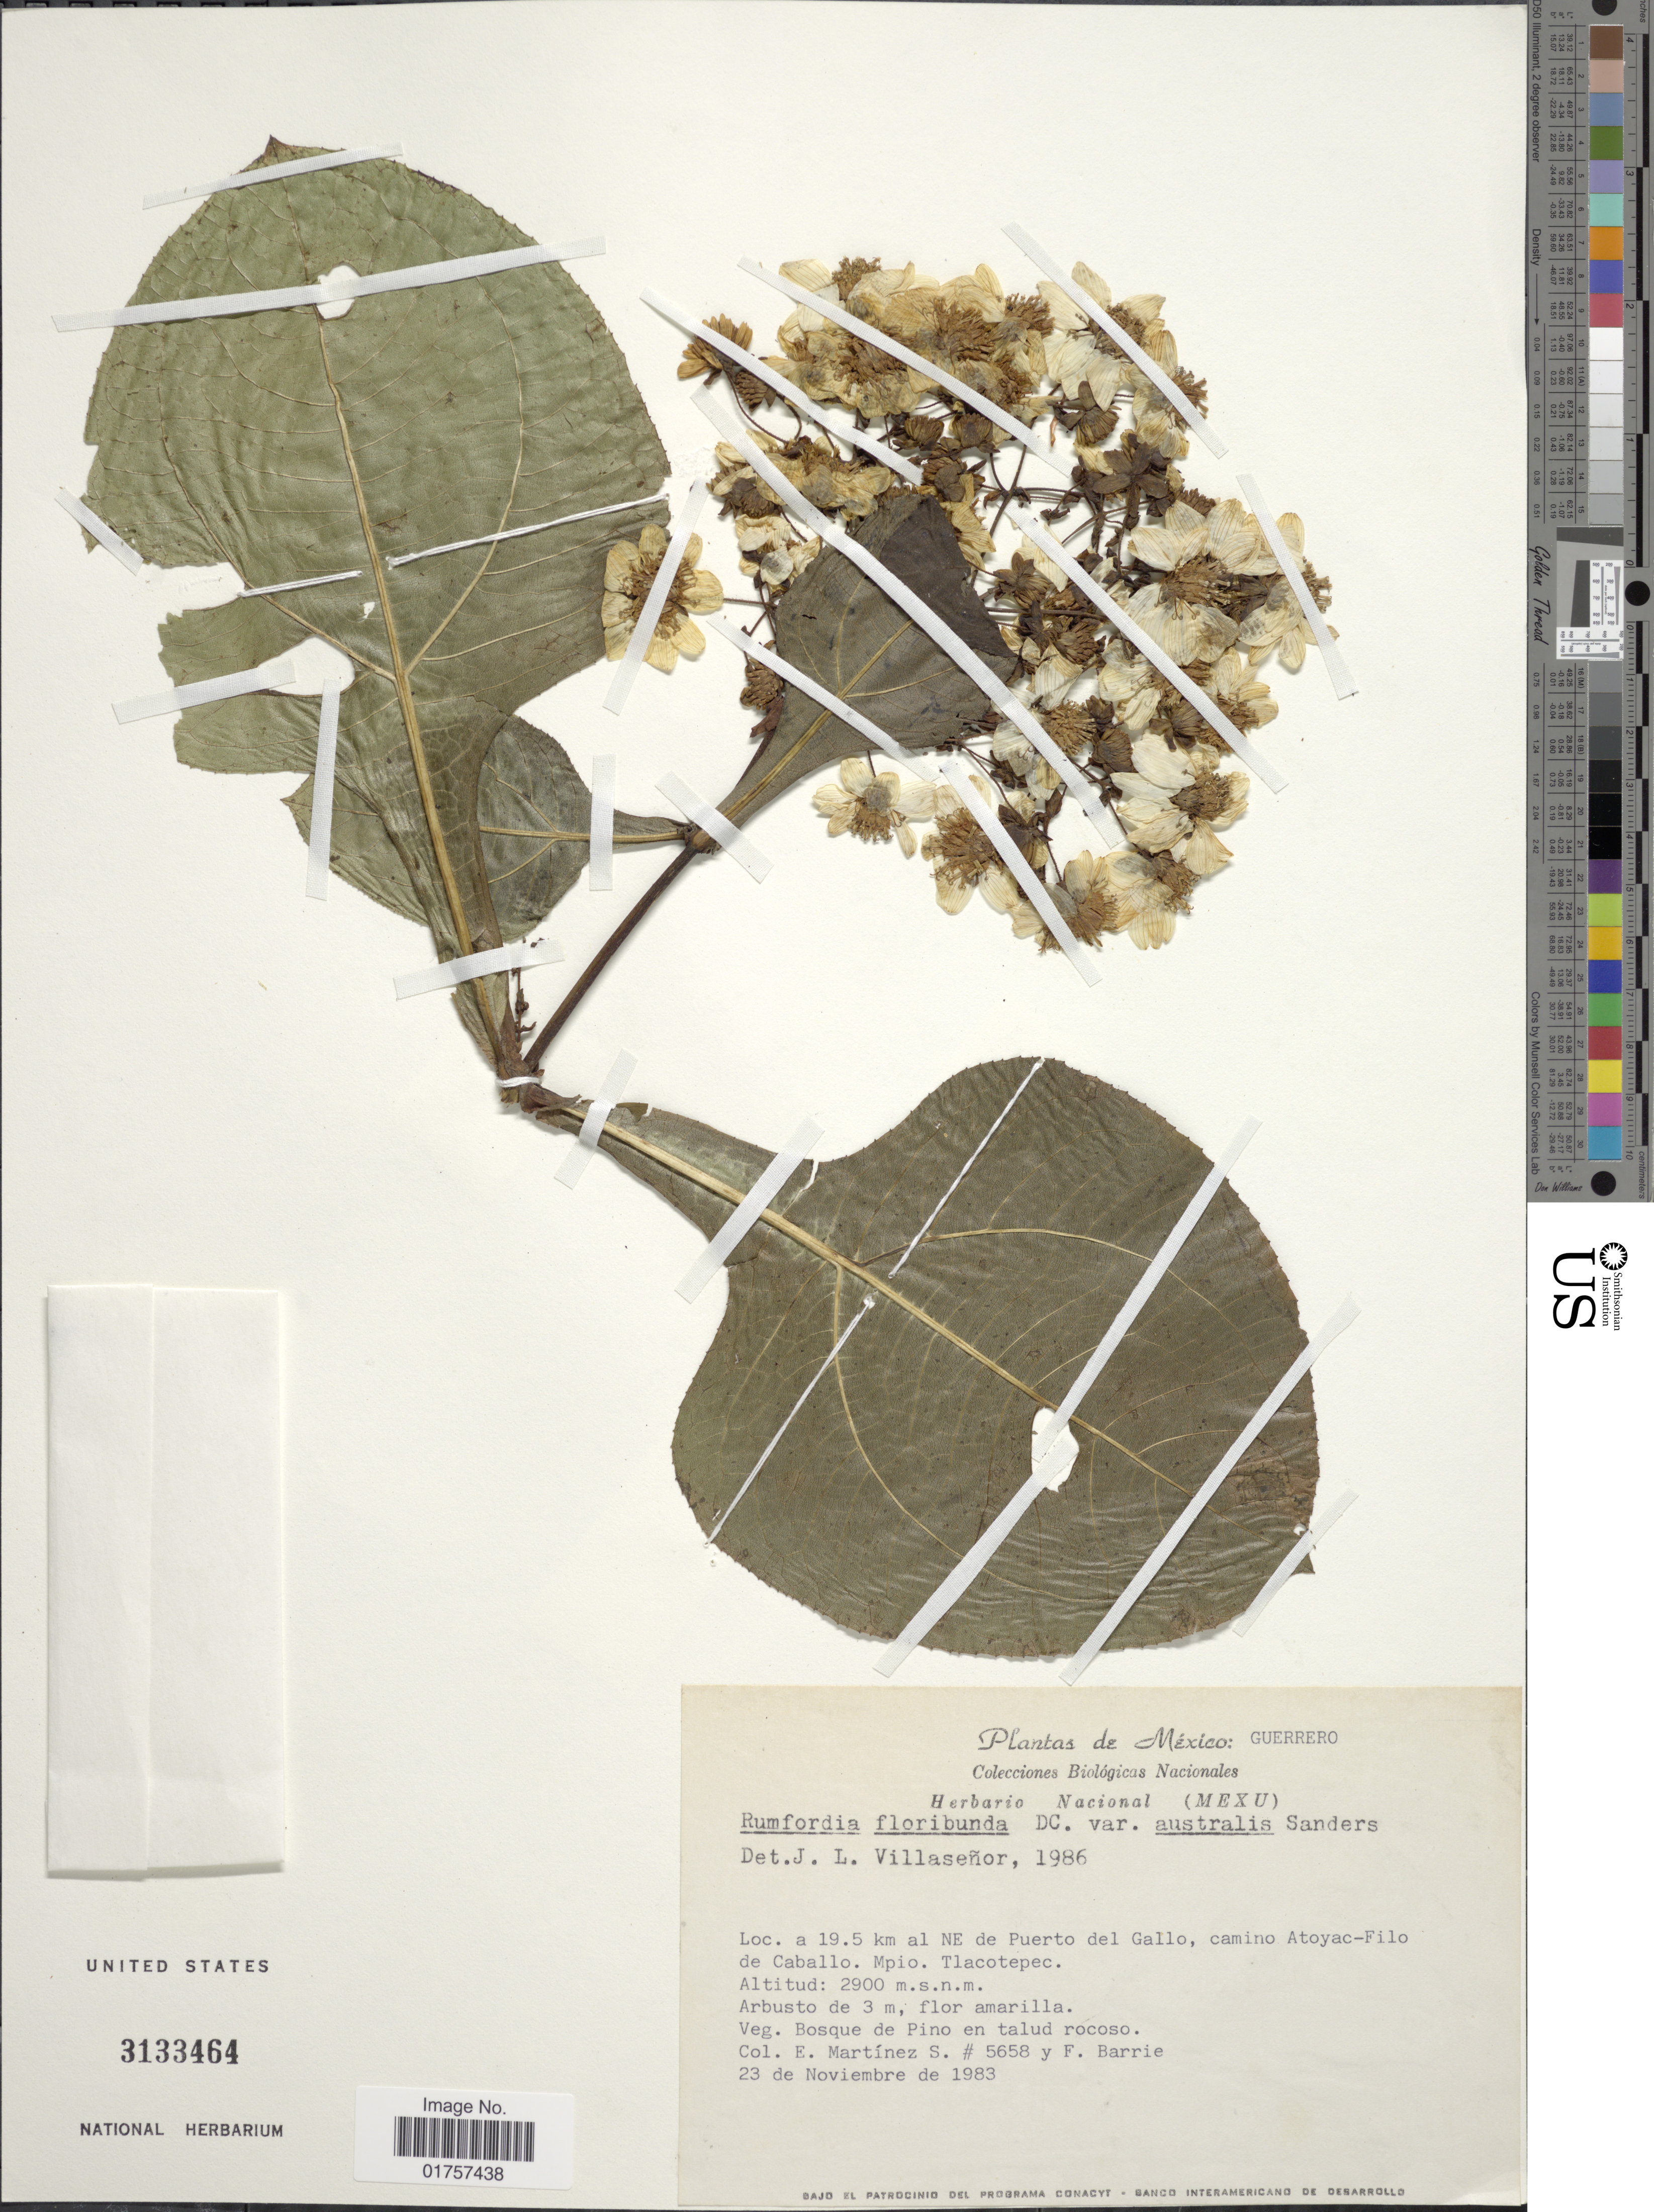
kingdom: Plantae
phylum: Tracheophyta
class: Magnoliopsida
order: Asterales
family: Asteraceae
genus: Rumfordia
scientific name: Rumfordia floribunda var. jaliscensis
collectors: E. M. Martínez S. & F. R. Barrie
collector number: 5658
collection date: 1983-11-23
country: Mexico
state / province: Guerrero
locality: Loc. a 19.5 km al NE de Puerto del Gallo, camino Atoyac-Filo de Caballo. Mpio. Tlacotepec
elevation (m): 2900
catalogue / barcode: US 3133464